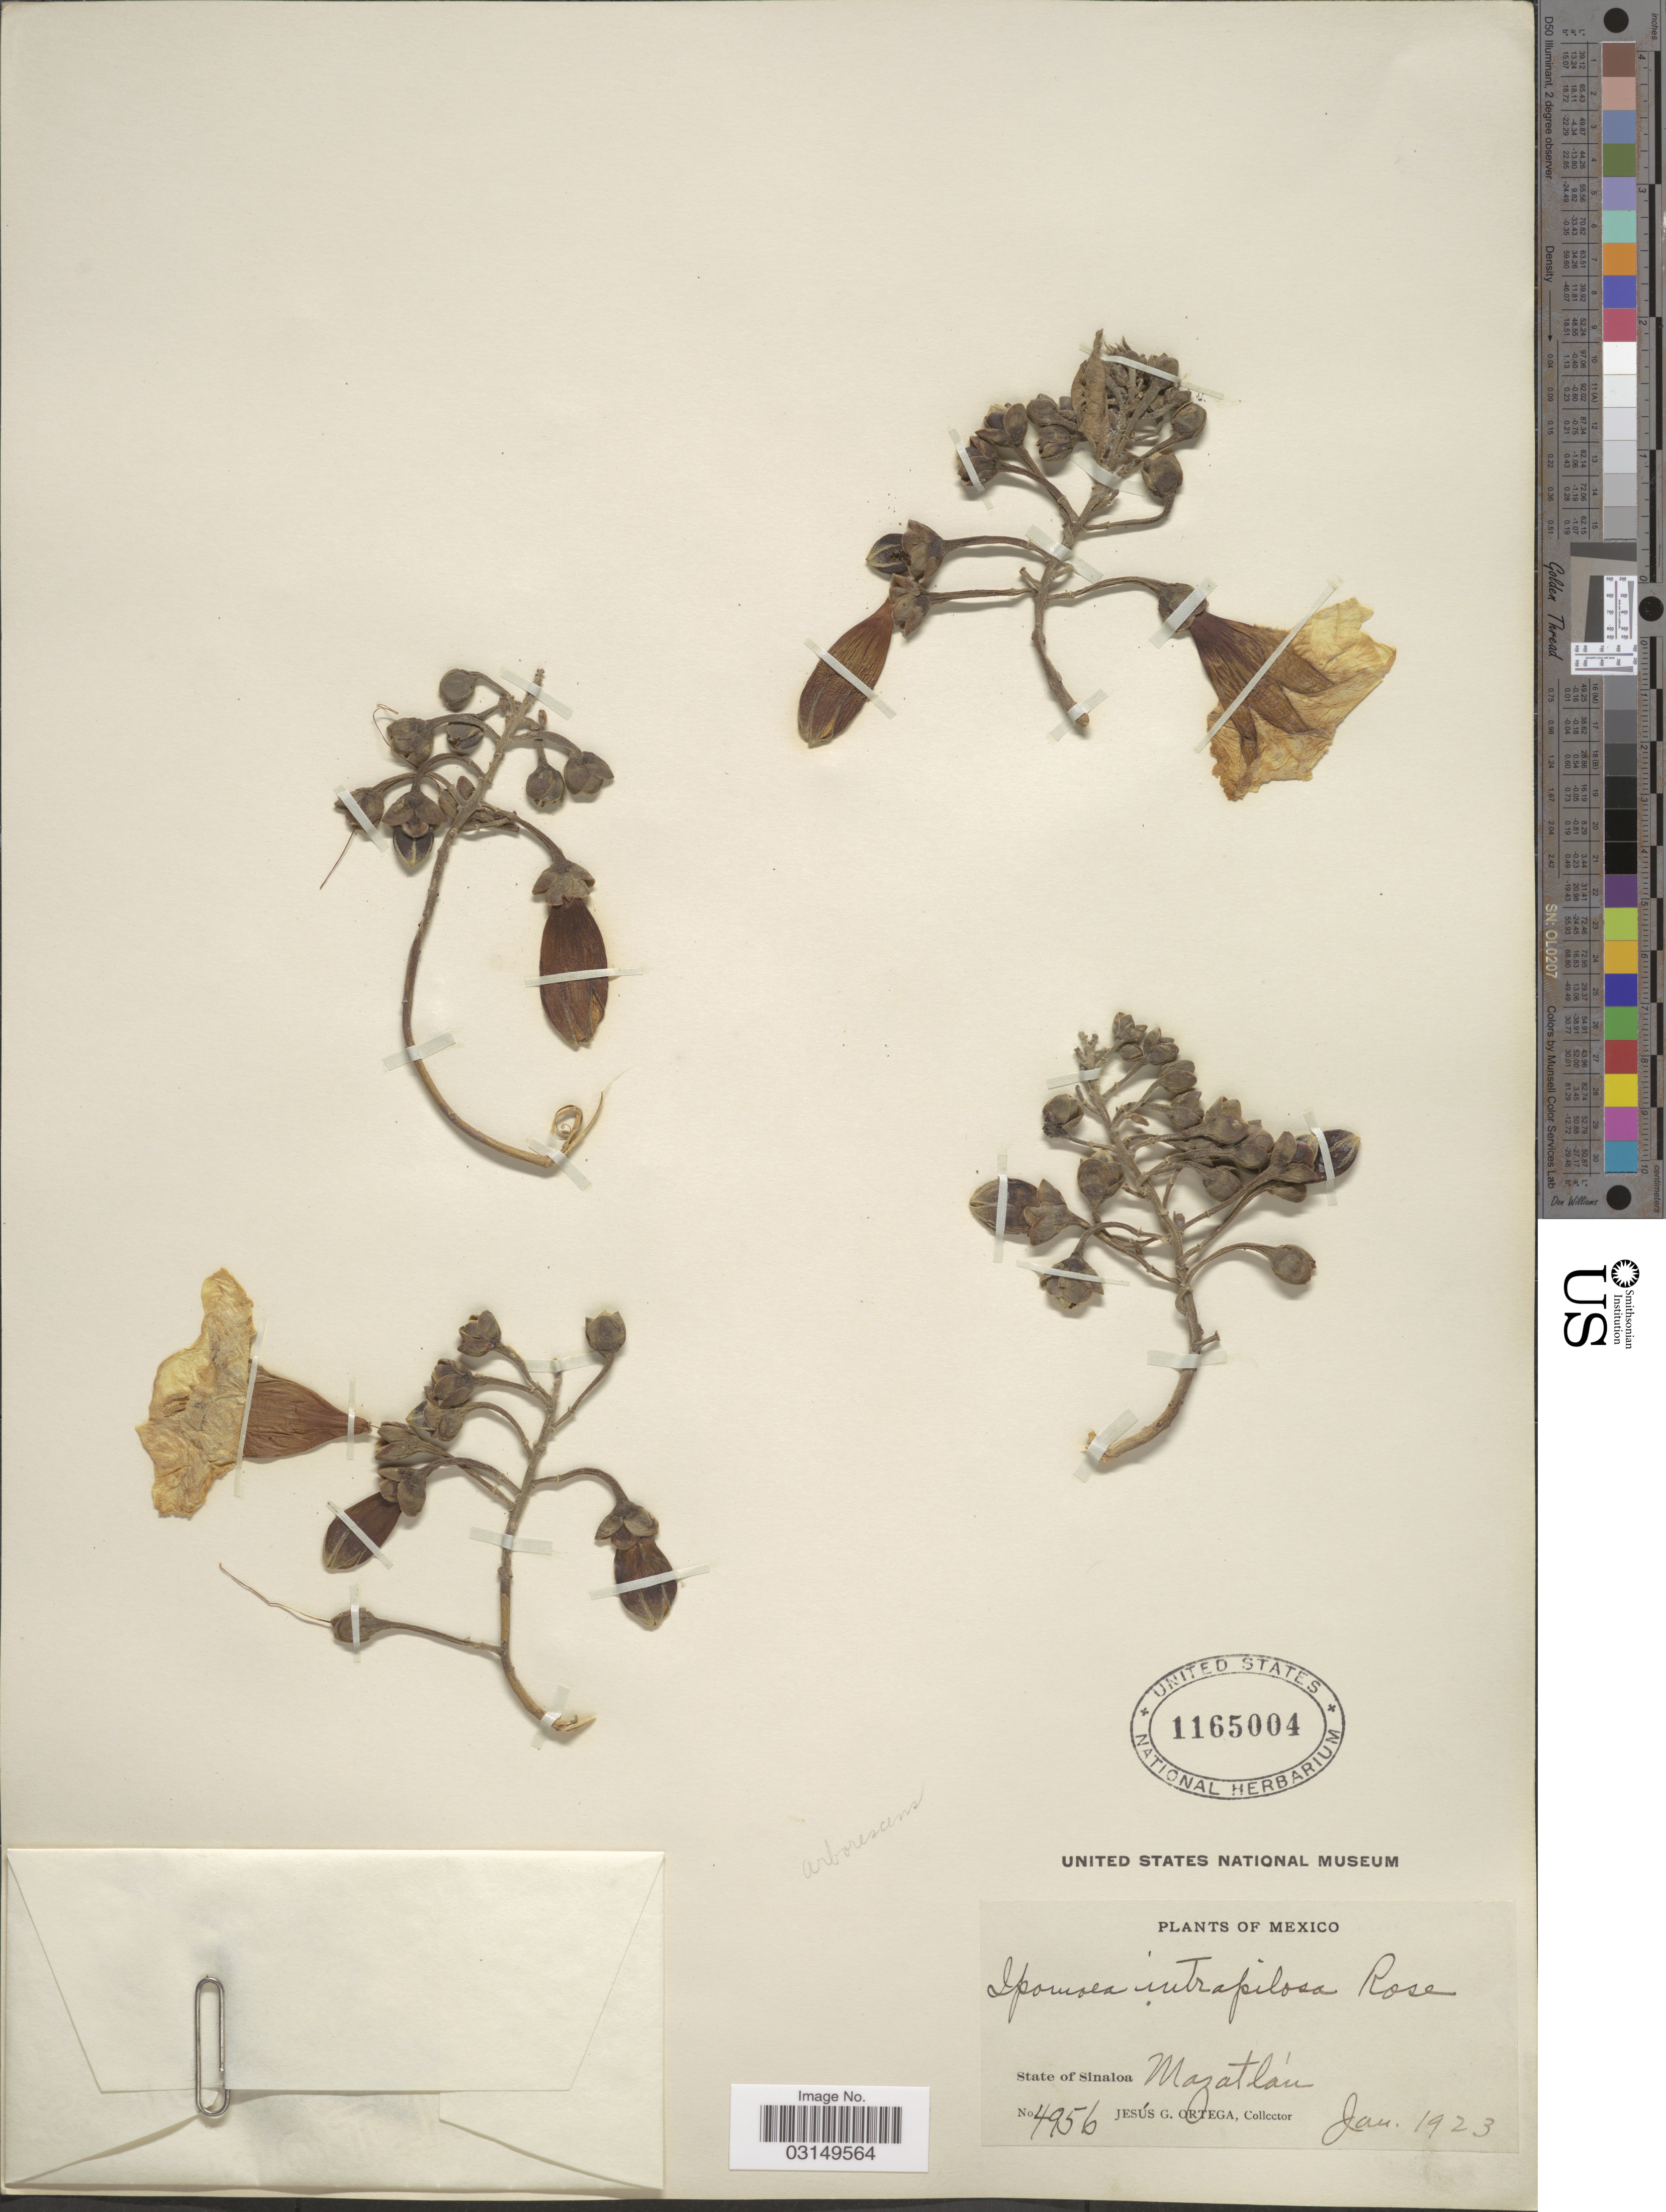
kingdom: Plantae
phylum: Tracheophyta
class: Magnoliopsida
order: Solanales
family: Convolvulaceae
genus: Ipomoea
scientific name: Ipomoea arborescens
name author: (Humb. & Bonpl. ex Willd.) G. Don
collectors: J. Ortega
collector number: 4956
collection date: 1923-01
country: Mexico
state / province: Sinaloa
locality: Mazatlán.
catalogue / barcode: US 1165004